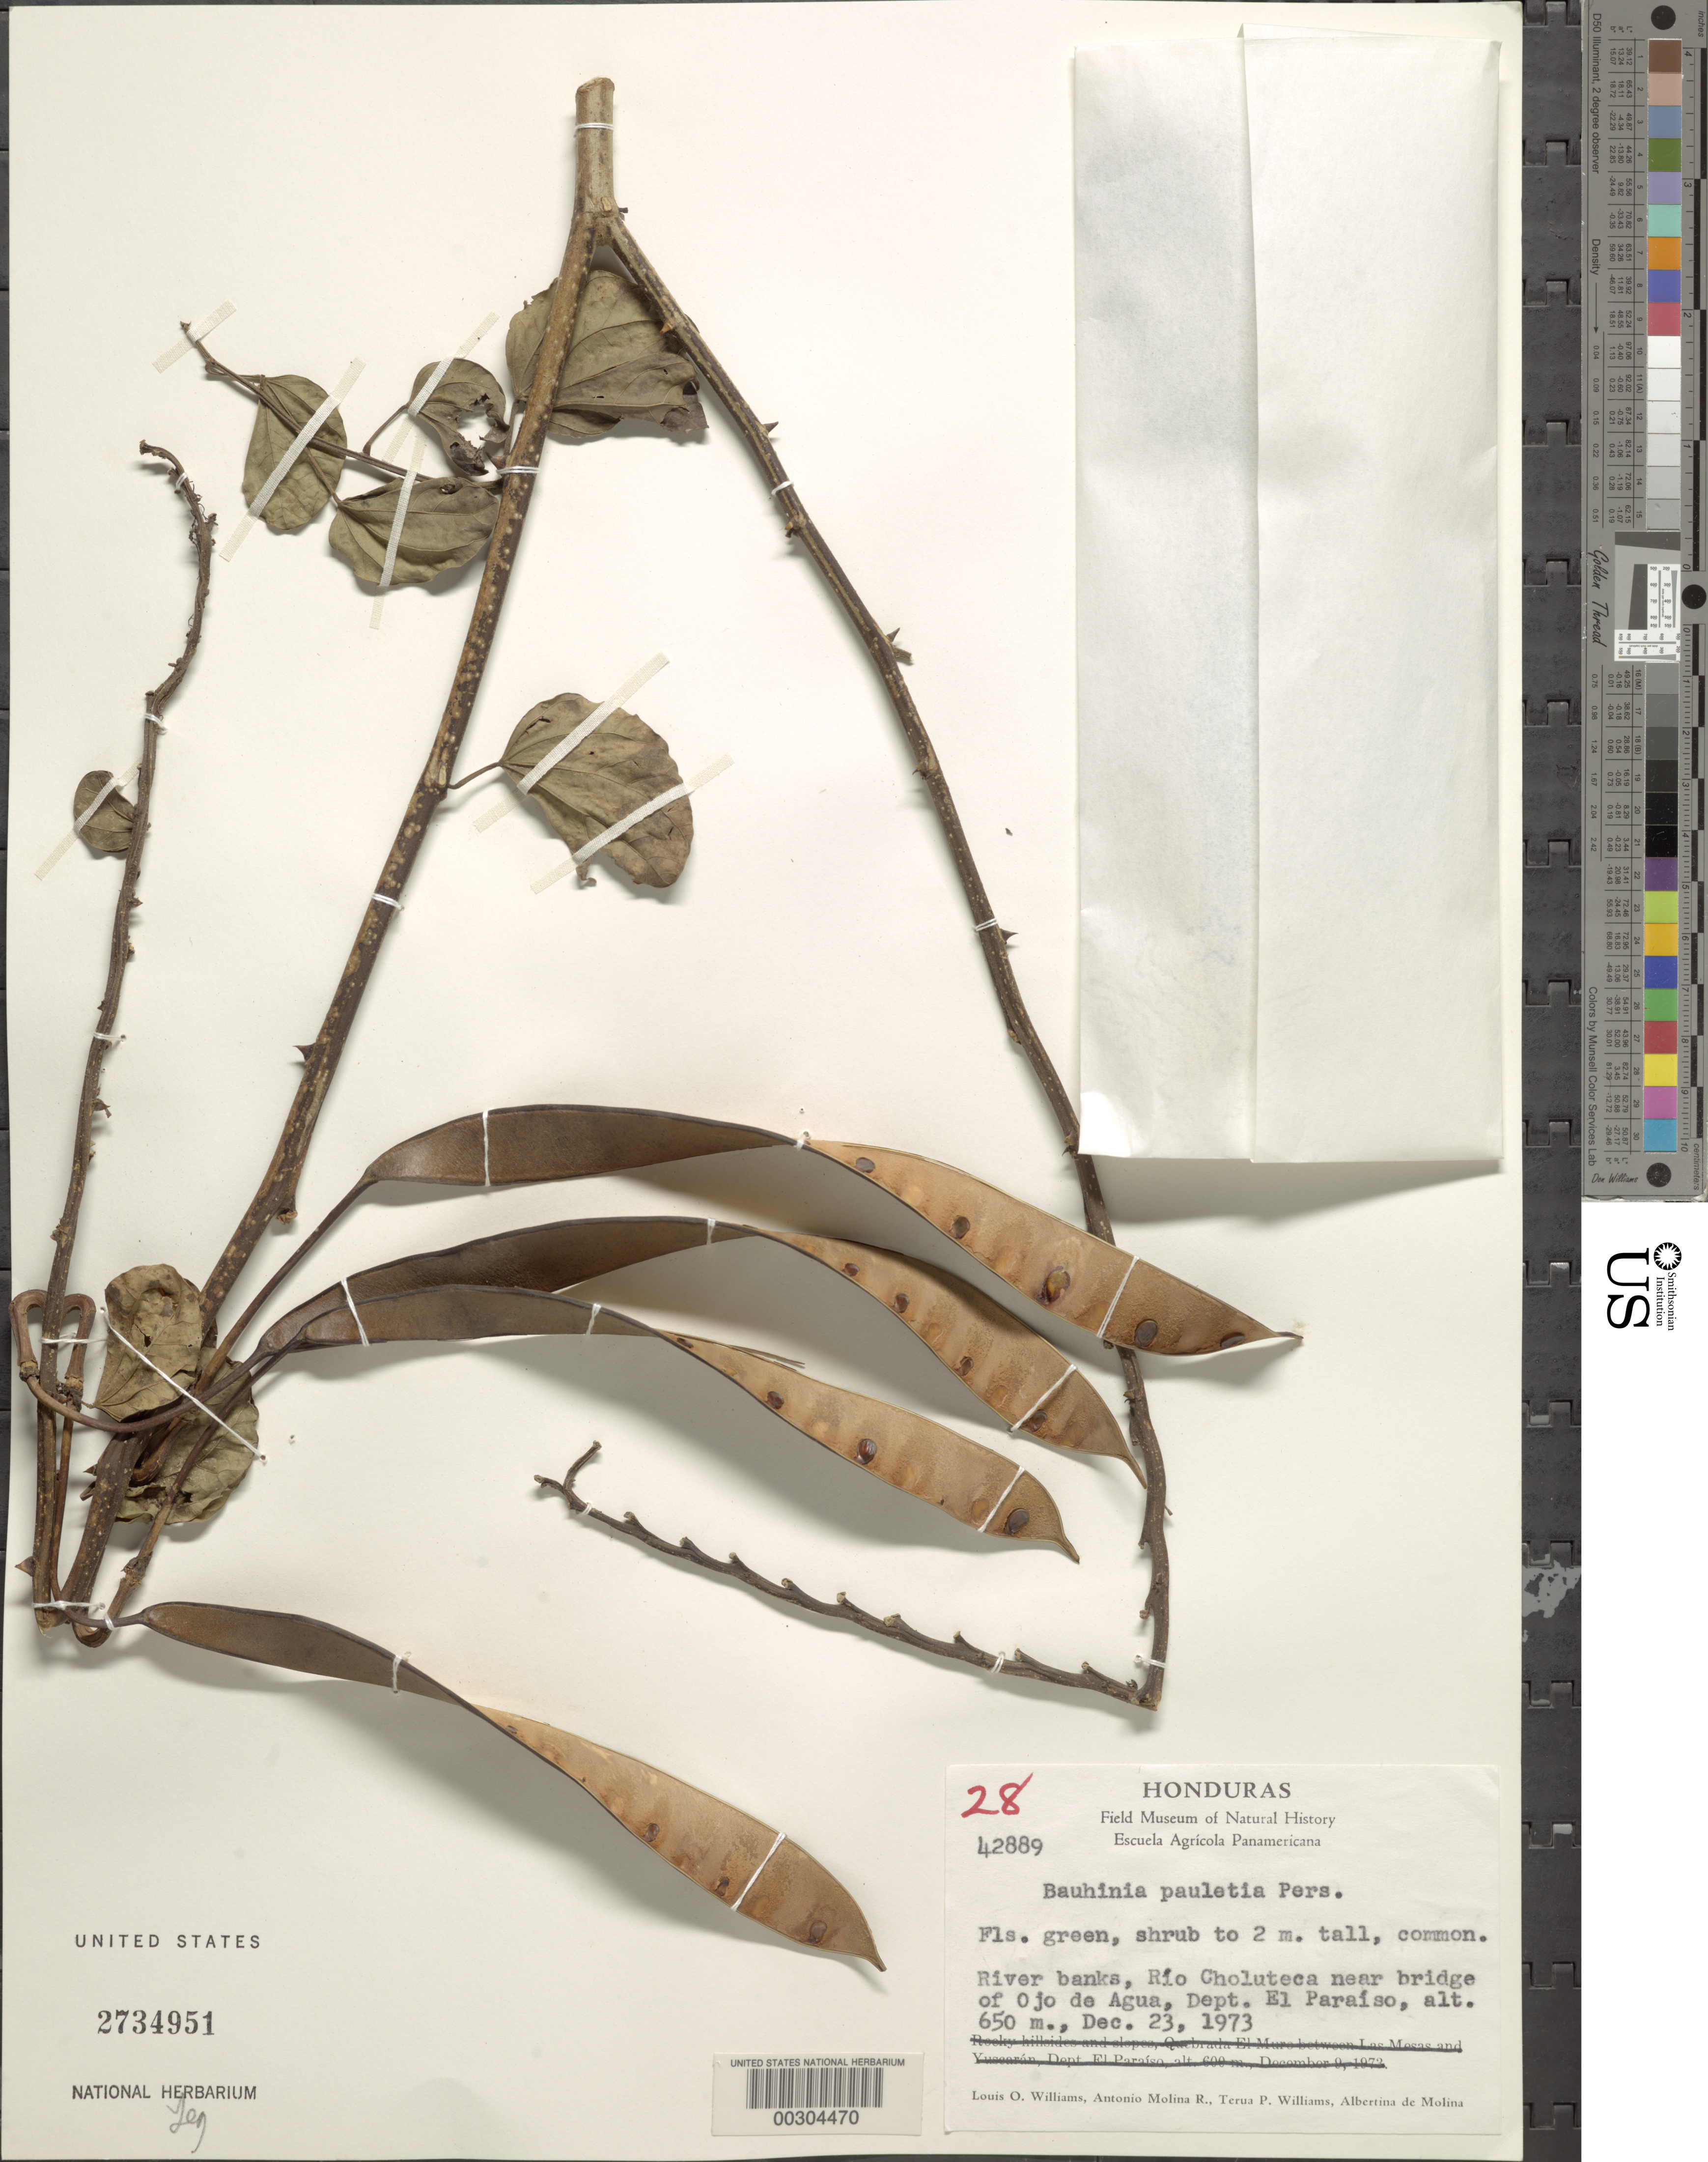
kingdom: Plantae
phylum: Tracheophyta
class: Magnoliopsida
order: Fabales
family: Fabaceae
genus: Bauhinia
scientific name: Bauhinia pauletia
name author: Pers.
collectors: L. O. Williams, A. Molina R., T. P. Williams & A. Molina R.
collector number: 42889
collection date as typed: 23 Dec 1973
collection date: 1973-12-23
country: Honduras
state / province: El Paraíso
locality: Rio Choluteca near bridge of Ojo de Agua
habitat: River banks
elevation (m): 650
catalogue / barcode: US 2734951